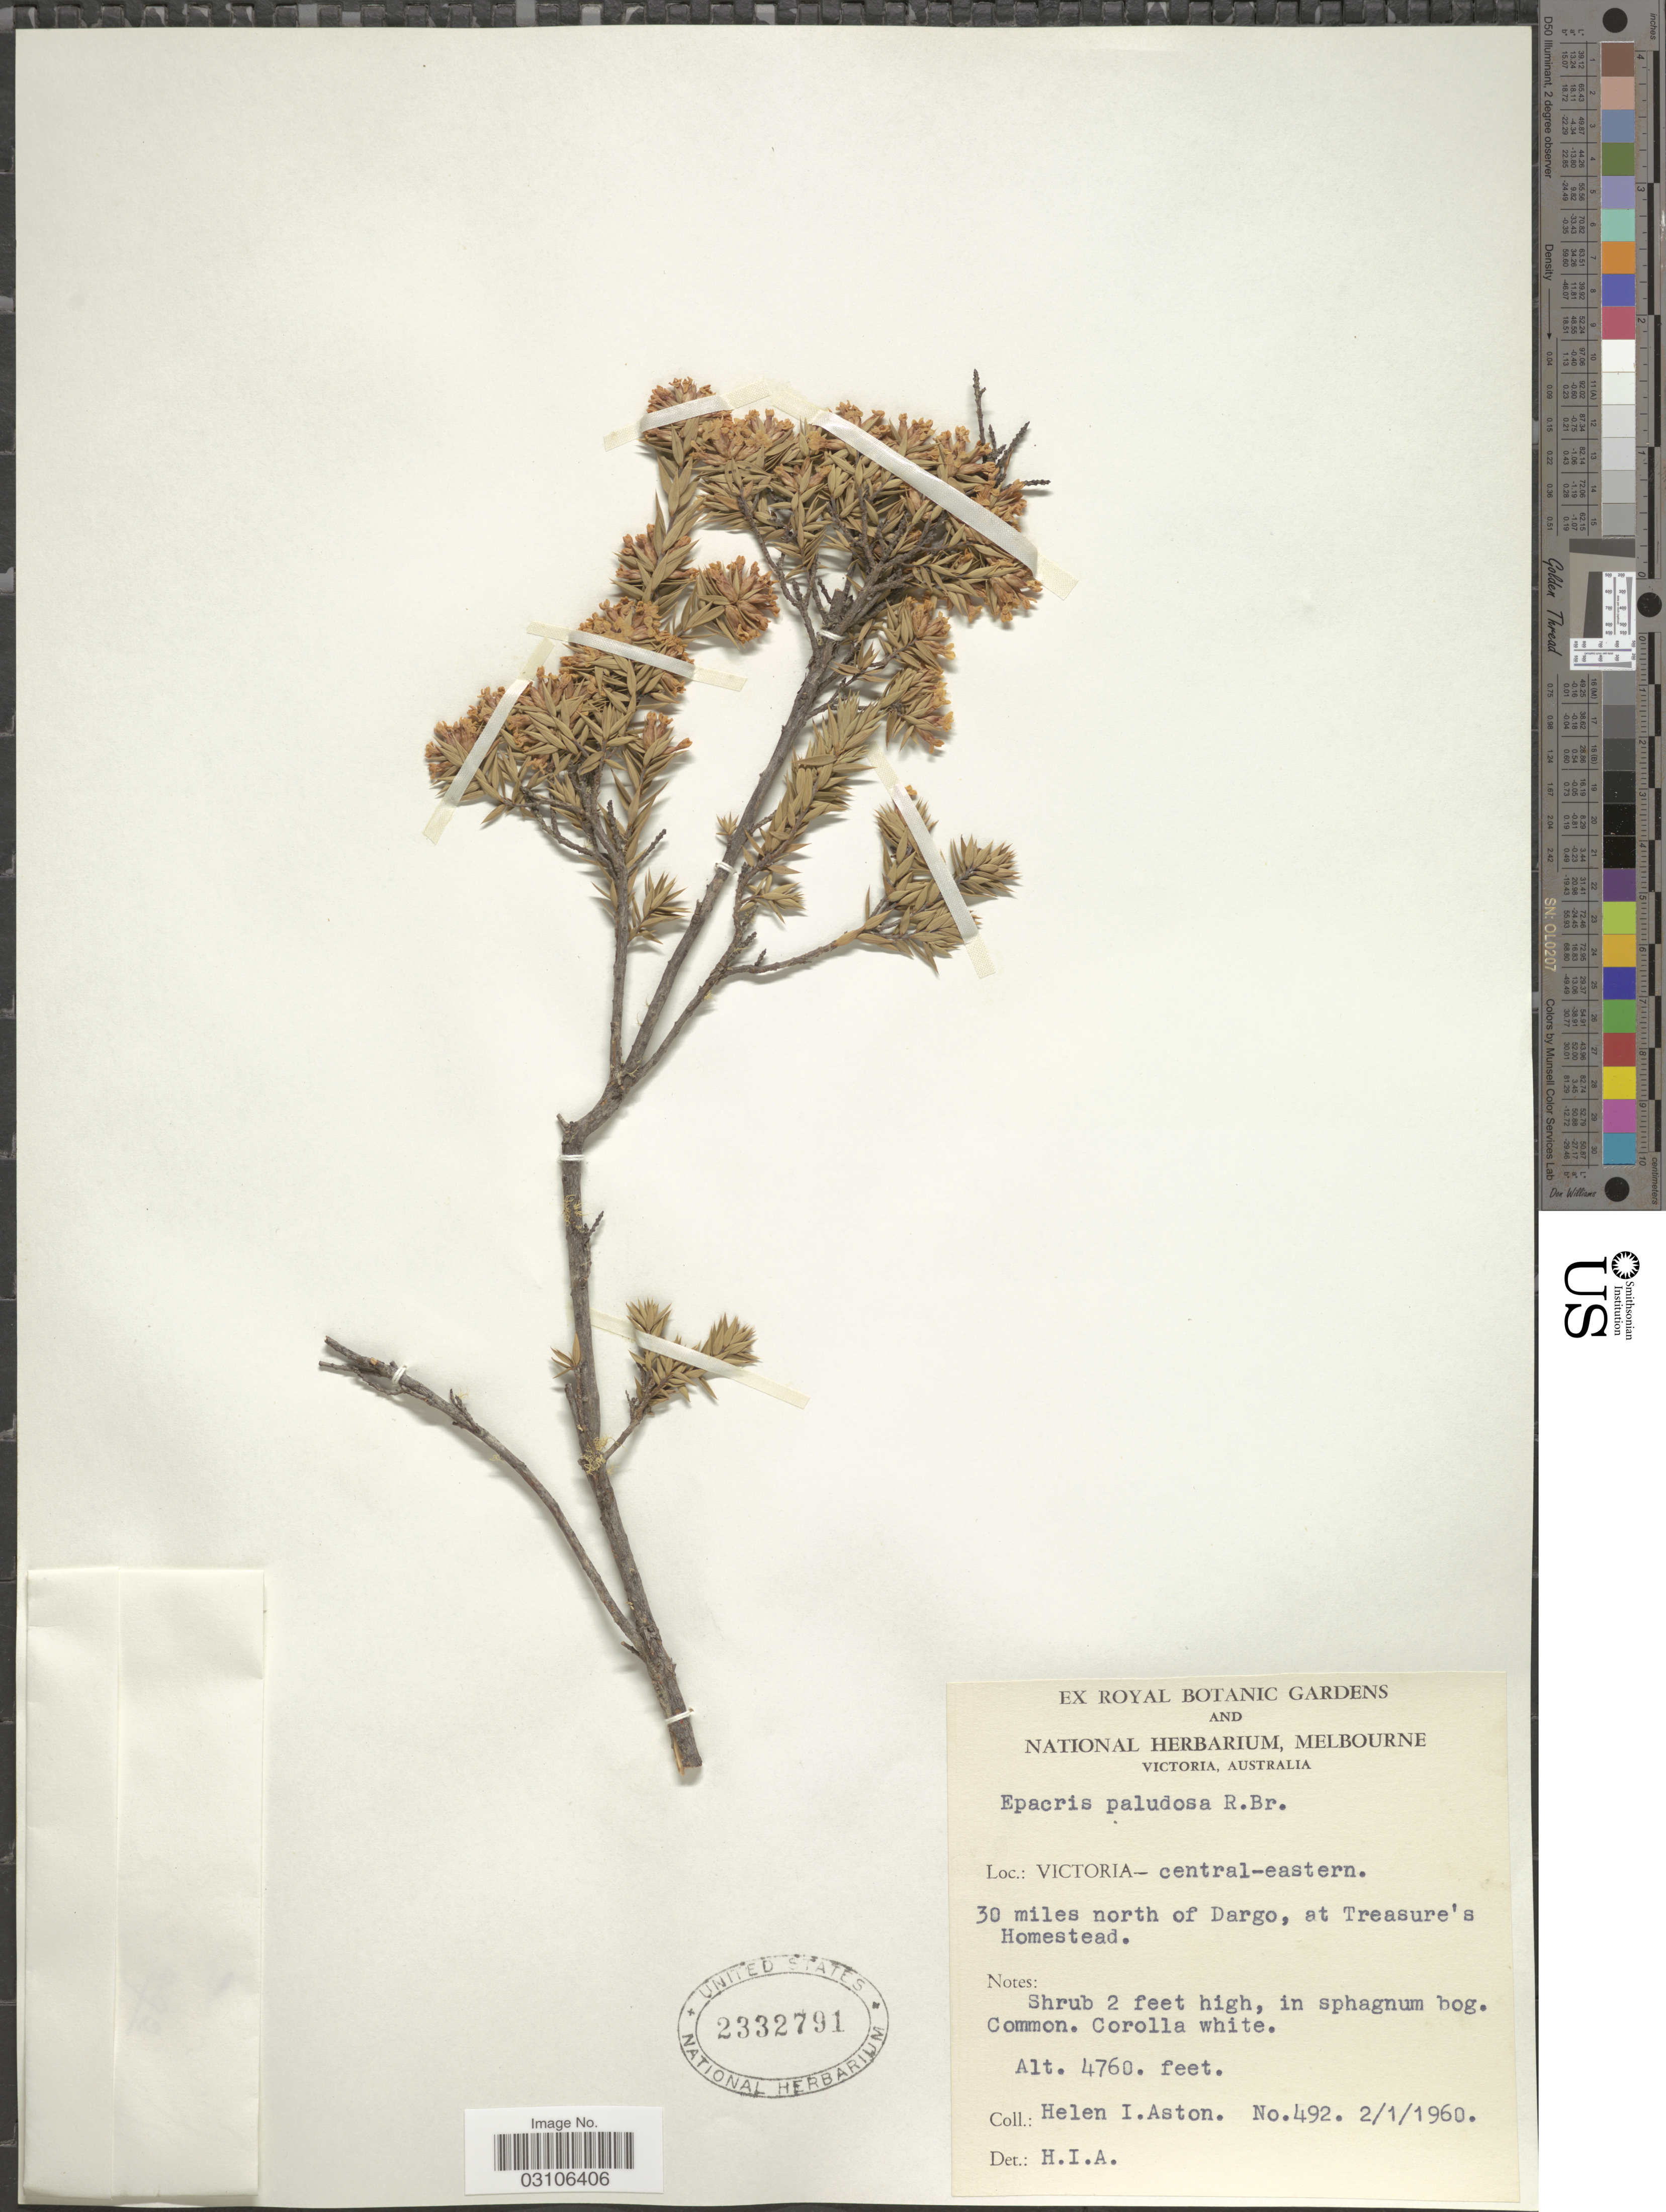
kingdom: Plantae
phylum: Tracheophyta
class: Magnoliopsida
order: Ericales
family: Ericaceae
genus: Epacris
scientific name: Epacris paludosa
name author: R. Br.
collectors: H. I. Aston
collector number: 492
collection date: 1960-01-02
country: Australia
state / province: Victoria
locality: Victoria - central-eastern. 30 miles north of Dargo, at Treasure's Homestead.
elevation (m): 1451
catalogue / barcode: US 2332791